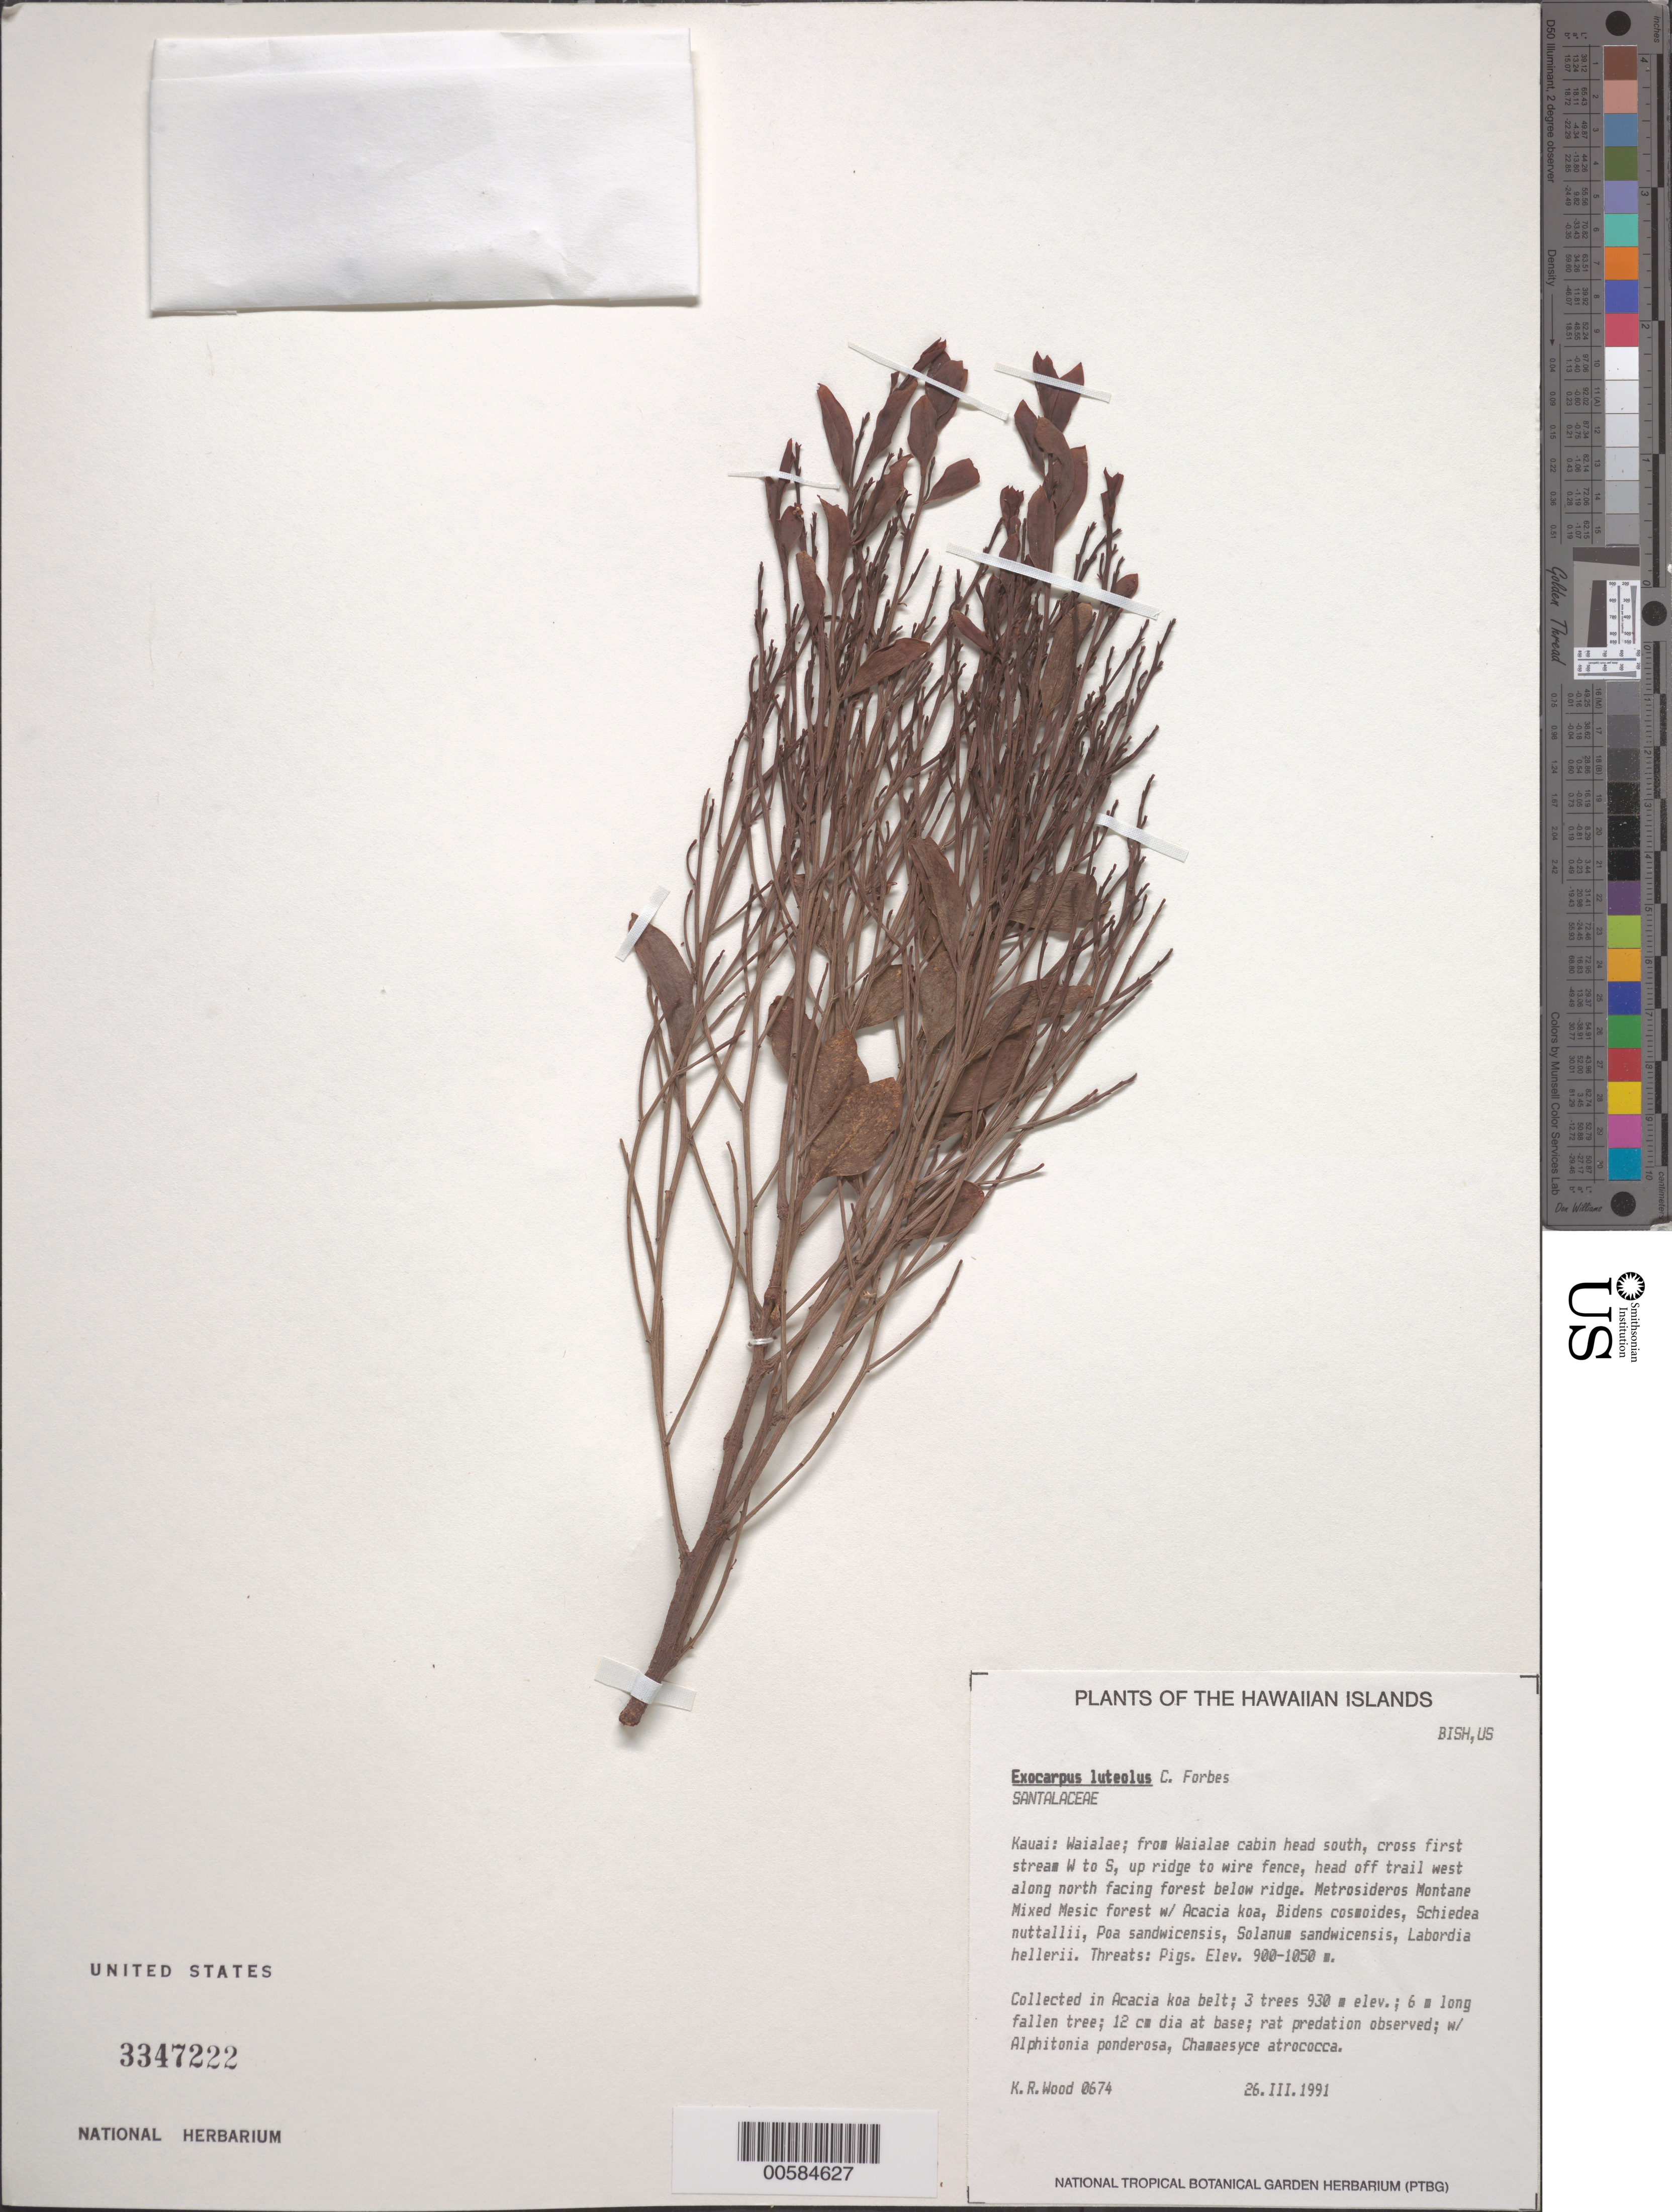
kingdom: Plantae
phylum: Tracheophyta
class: Magnoliopsida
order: Santalales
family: Santalaceae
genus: Exocarpos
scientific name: Exocarpos luteolus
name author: C.N. Forbes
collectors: K. R. Wood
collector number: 0674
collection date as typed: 26 Mar 1991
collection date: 1991-03-26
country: United States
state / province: Hawaii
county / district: Kauai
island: Kaua'i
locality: Waialae; from Waialae cabin head S, cross 1st str. W to S, up rdg to wire fence, head off trail W along N facing for. below rdg.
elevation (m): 900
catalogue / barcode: US 3347222